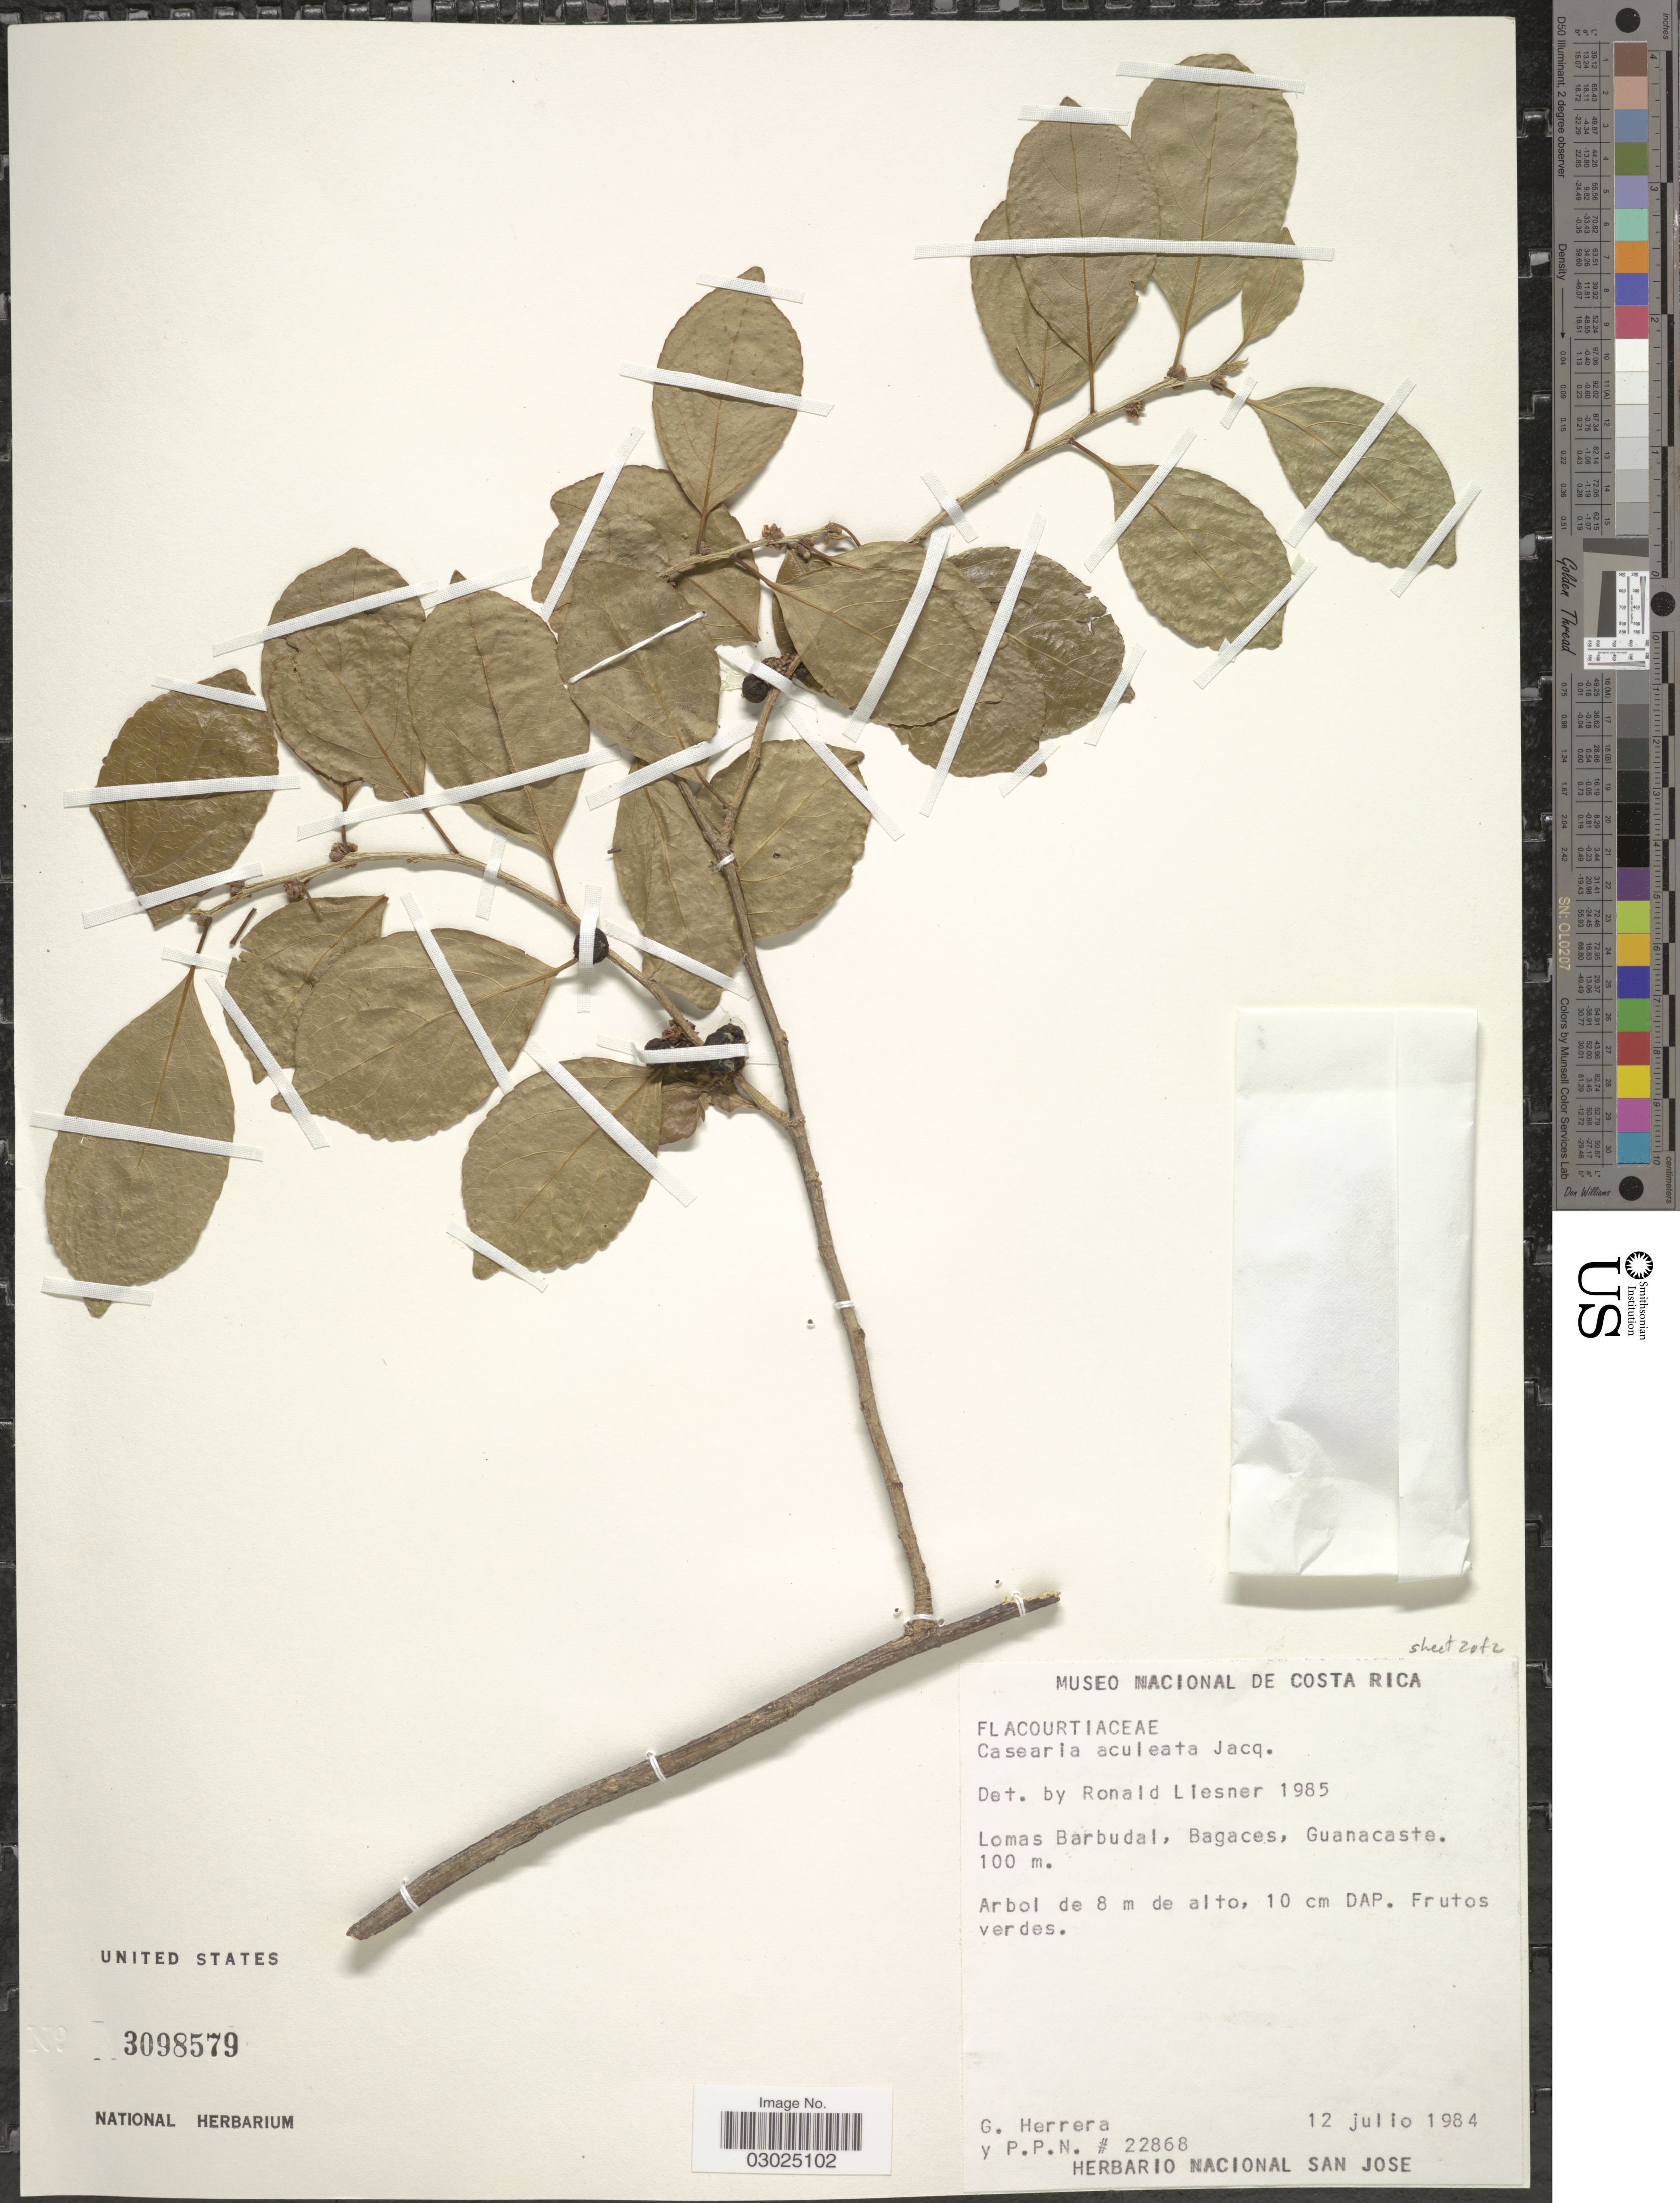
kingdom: Plantae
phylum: Tracheophyta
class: Magnoliopsida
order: Malpighiales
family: Salicaceae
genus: Casearia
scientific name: Casearia aculeata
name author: Jacq.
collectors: G. Herrera & P. P. N. Herrera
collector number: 22868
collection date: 1984-07-12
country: Costa Rica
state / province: Guanacaste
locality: Lomas Barbudal, Bagaces.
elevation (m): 100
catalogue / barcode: US 3098579